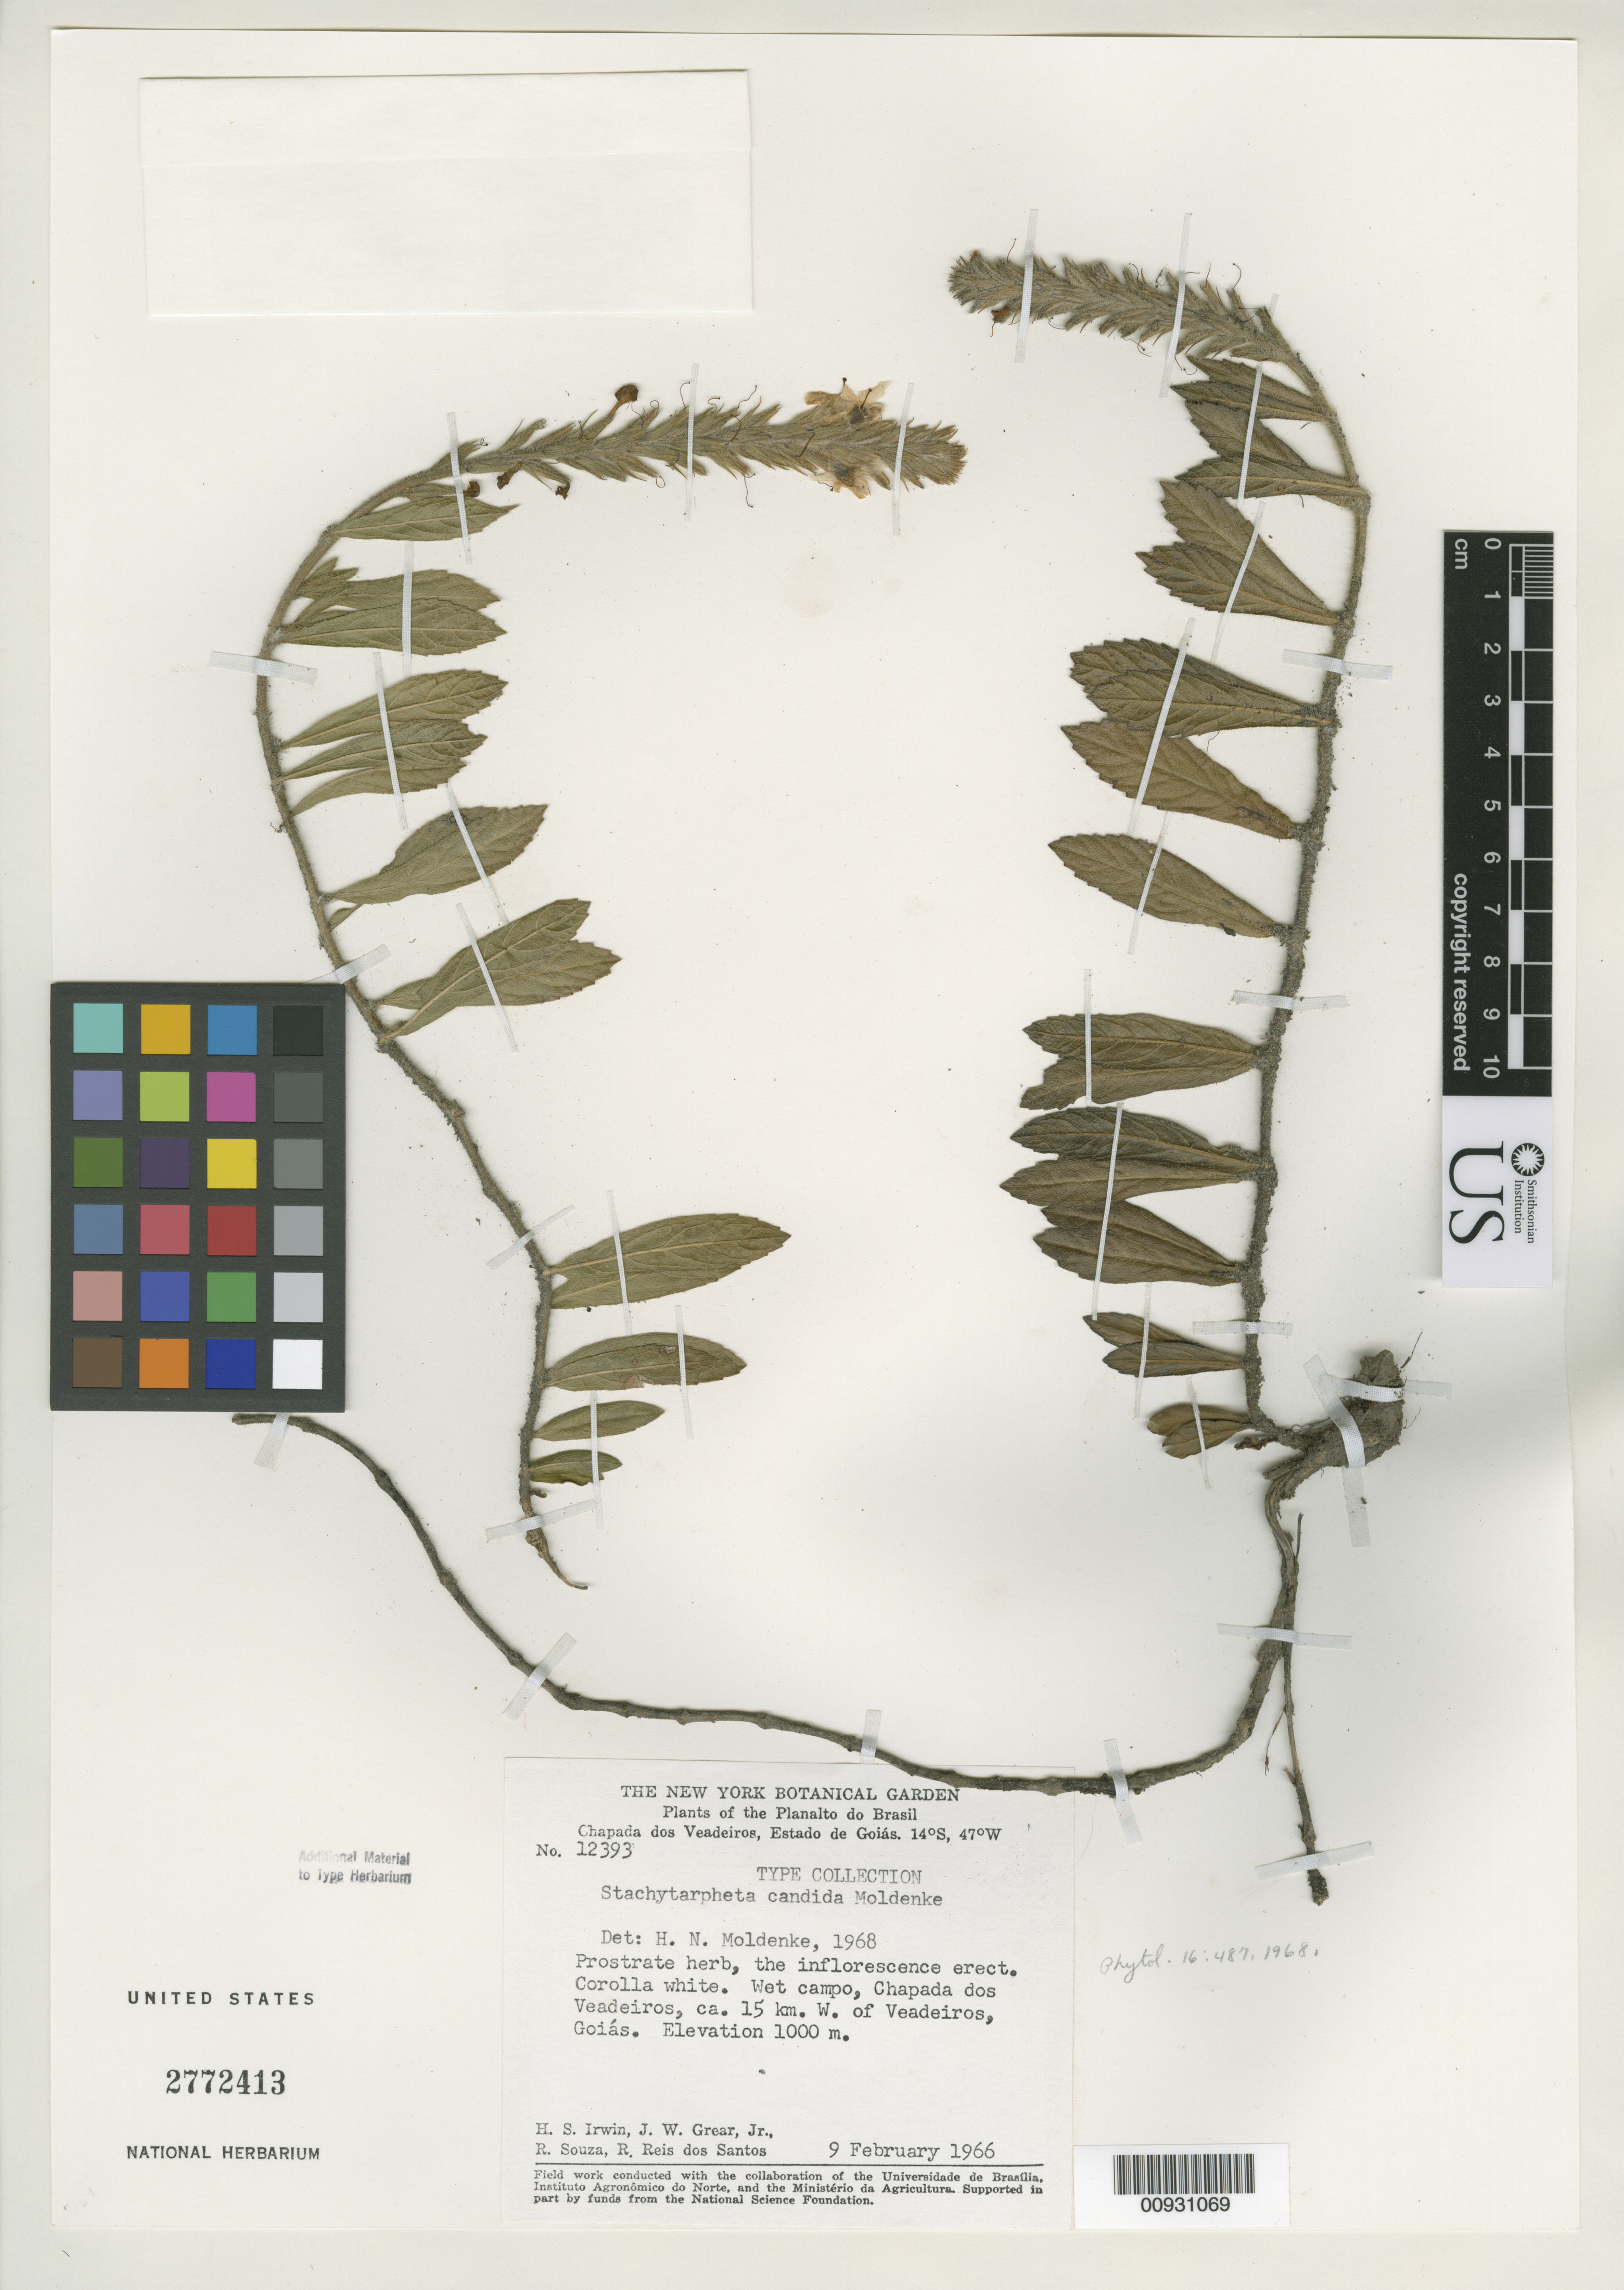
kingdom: Plantae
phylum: Tracheophyta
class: Magnoliopsida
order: Lamiales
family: Verbenaceae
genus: Stachytarpheta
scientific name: Stachytarpheta candida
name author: Moldenke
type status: Isotype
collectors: H. Irwin, J. W. Grear & R. Souza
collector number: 12393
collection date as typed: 09 Feb 1966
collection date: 1966-02-09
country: Brazil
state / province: Goiás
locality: Chapada dos Veadeiros. 15 km. W. of Veadeiros.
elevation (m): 1000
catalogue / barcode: US 2772413